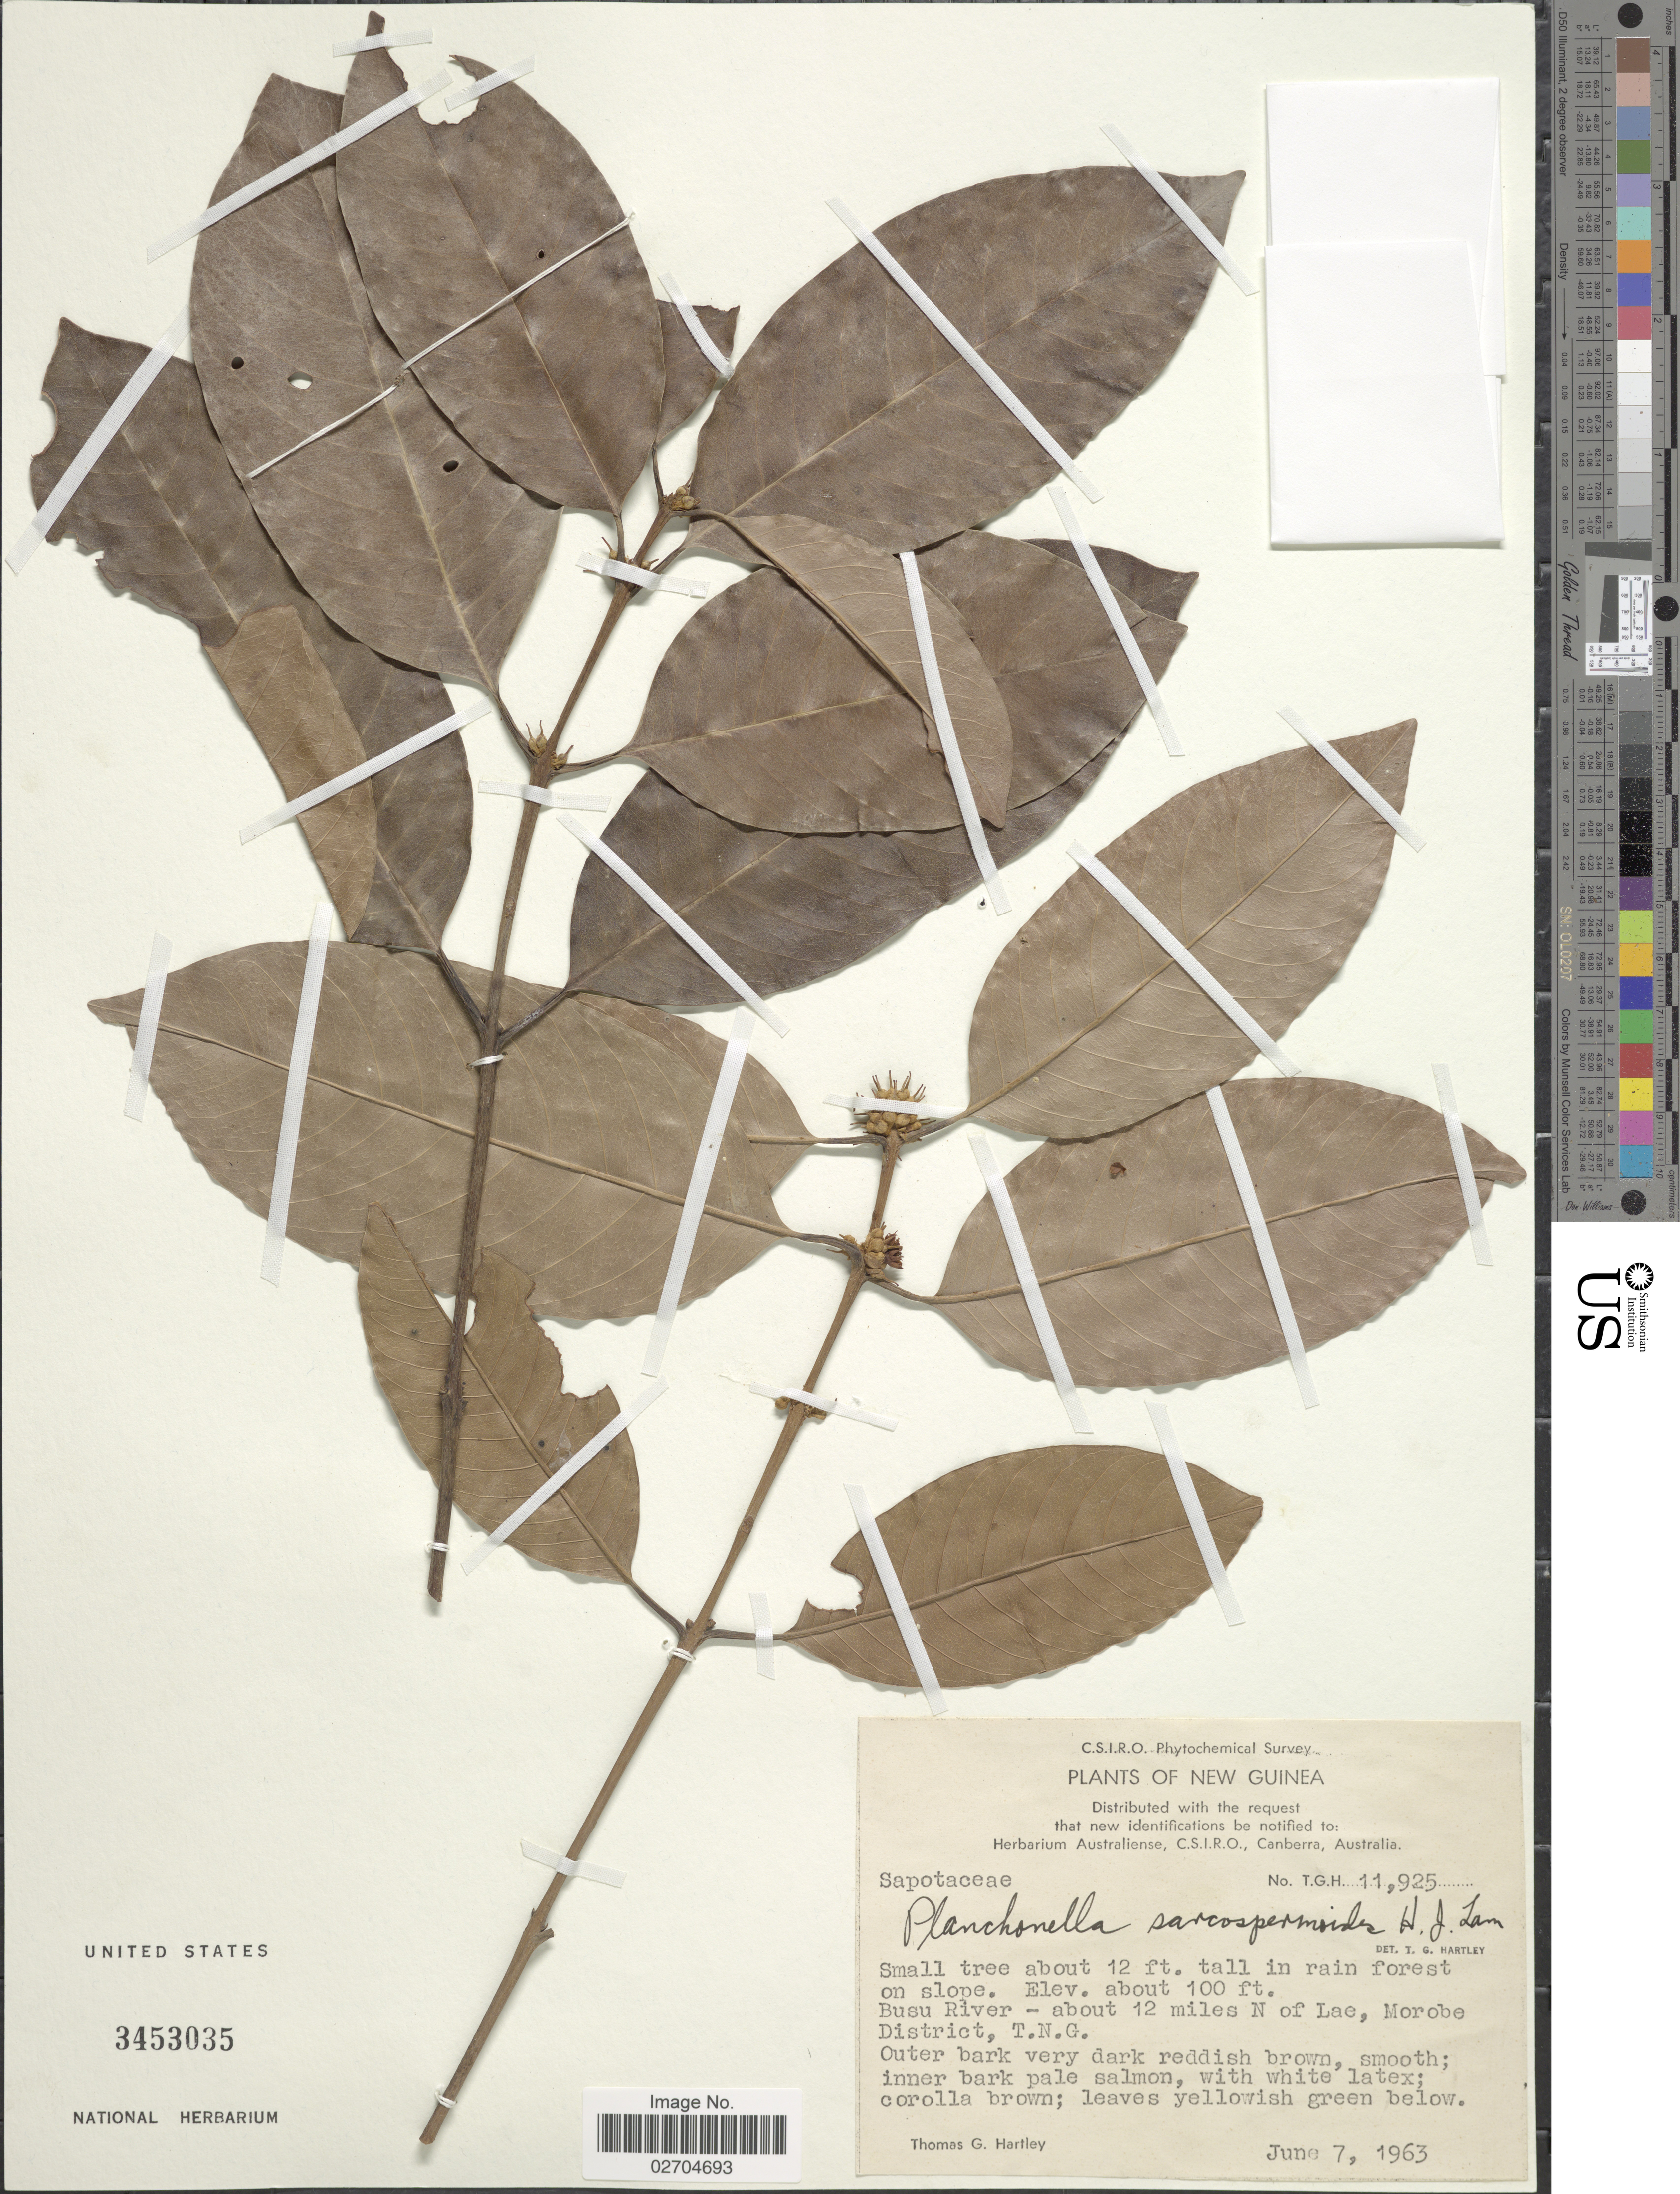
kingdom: Plantae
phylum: Tracheophyta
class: Magnoliopsida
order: Ericales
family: Sapotaceae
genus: Planchonella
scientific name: Planchonella sarcospermoides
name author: H.J. Lam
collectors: T. G. Hartley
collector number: T.G.H. 11925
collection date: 1963-06-07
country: Papua New Guinea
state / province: Morobe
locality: New Guinea. Busu River -- about 12 miles N of Lae, T.N.G.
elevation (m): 30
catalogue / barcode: US 3453035